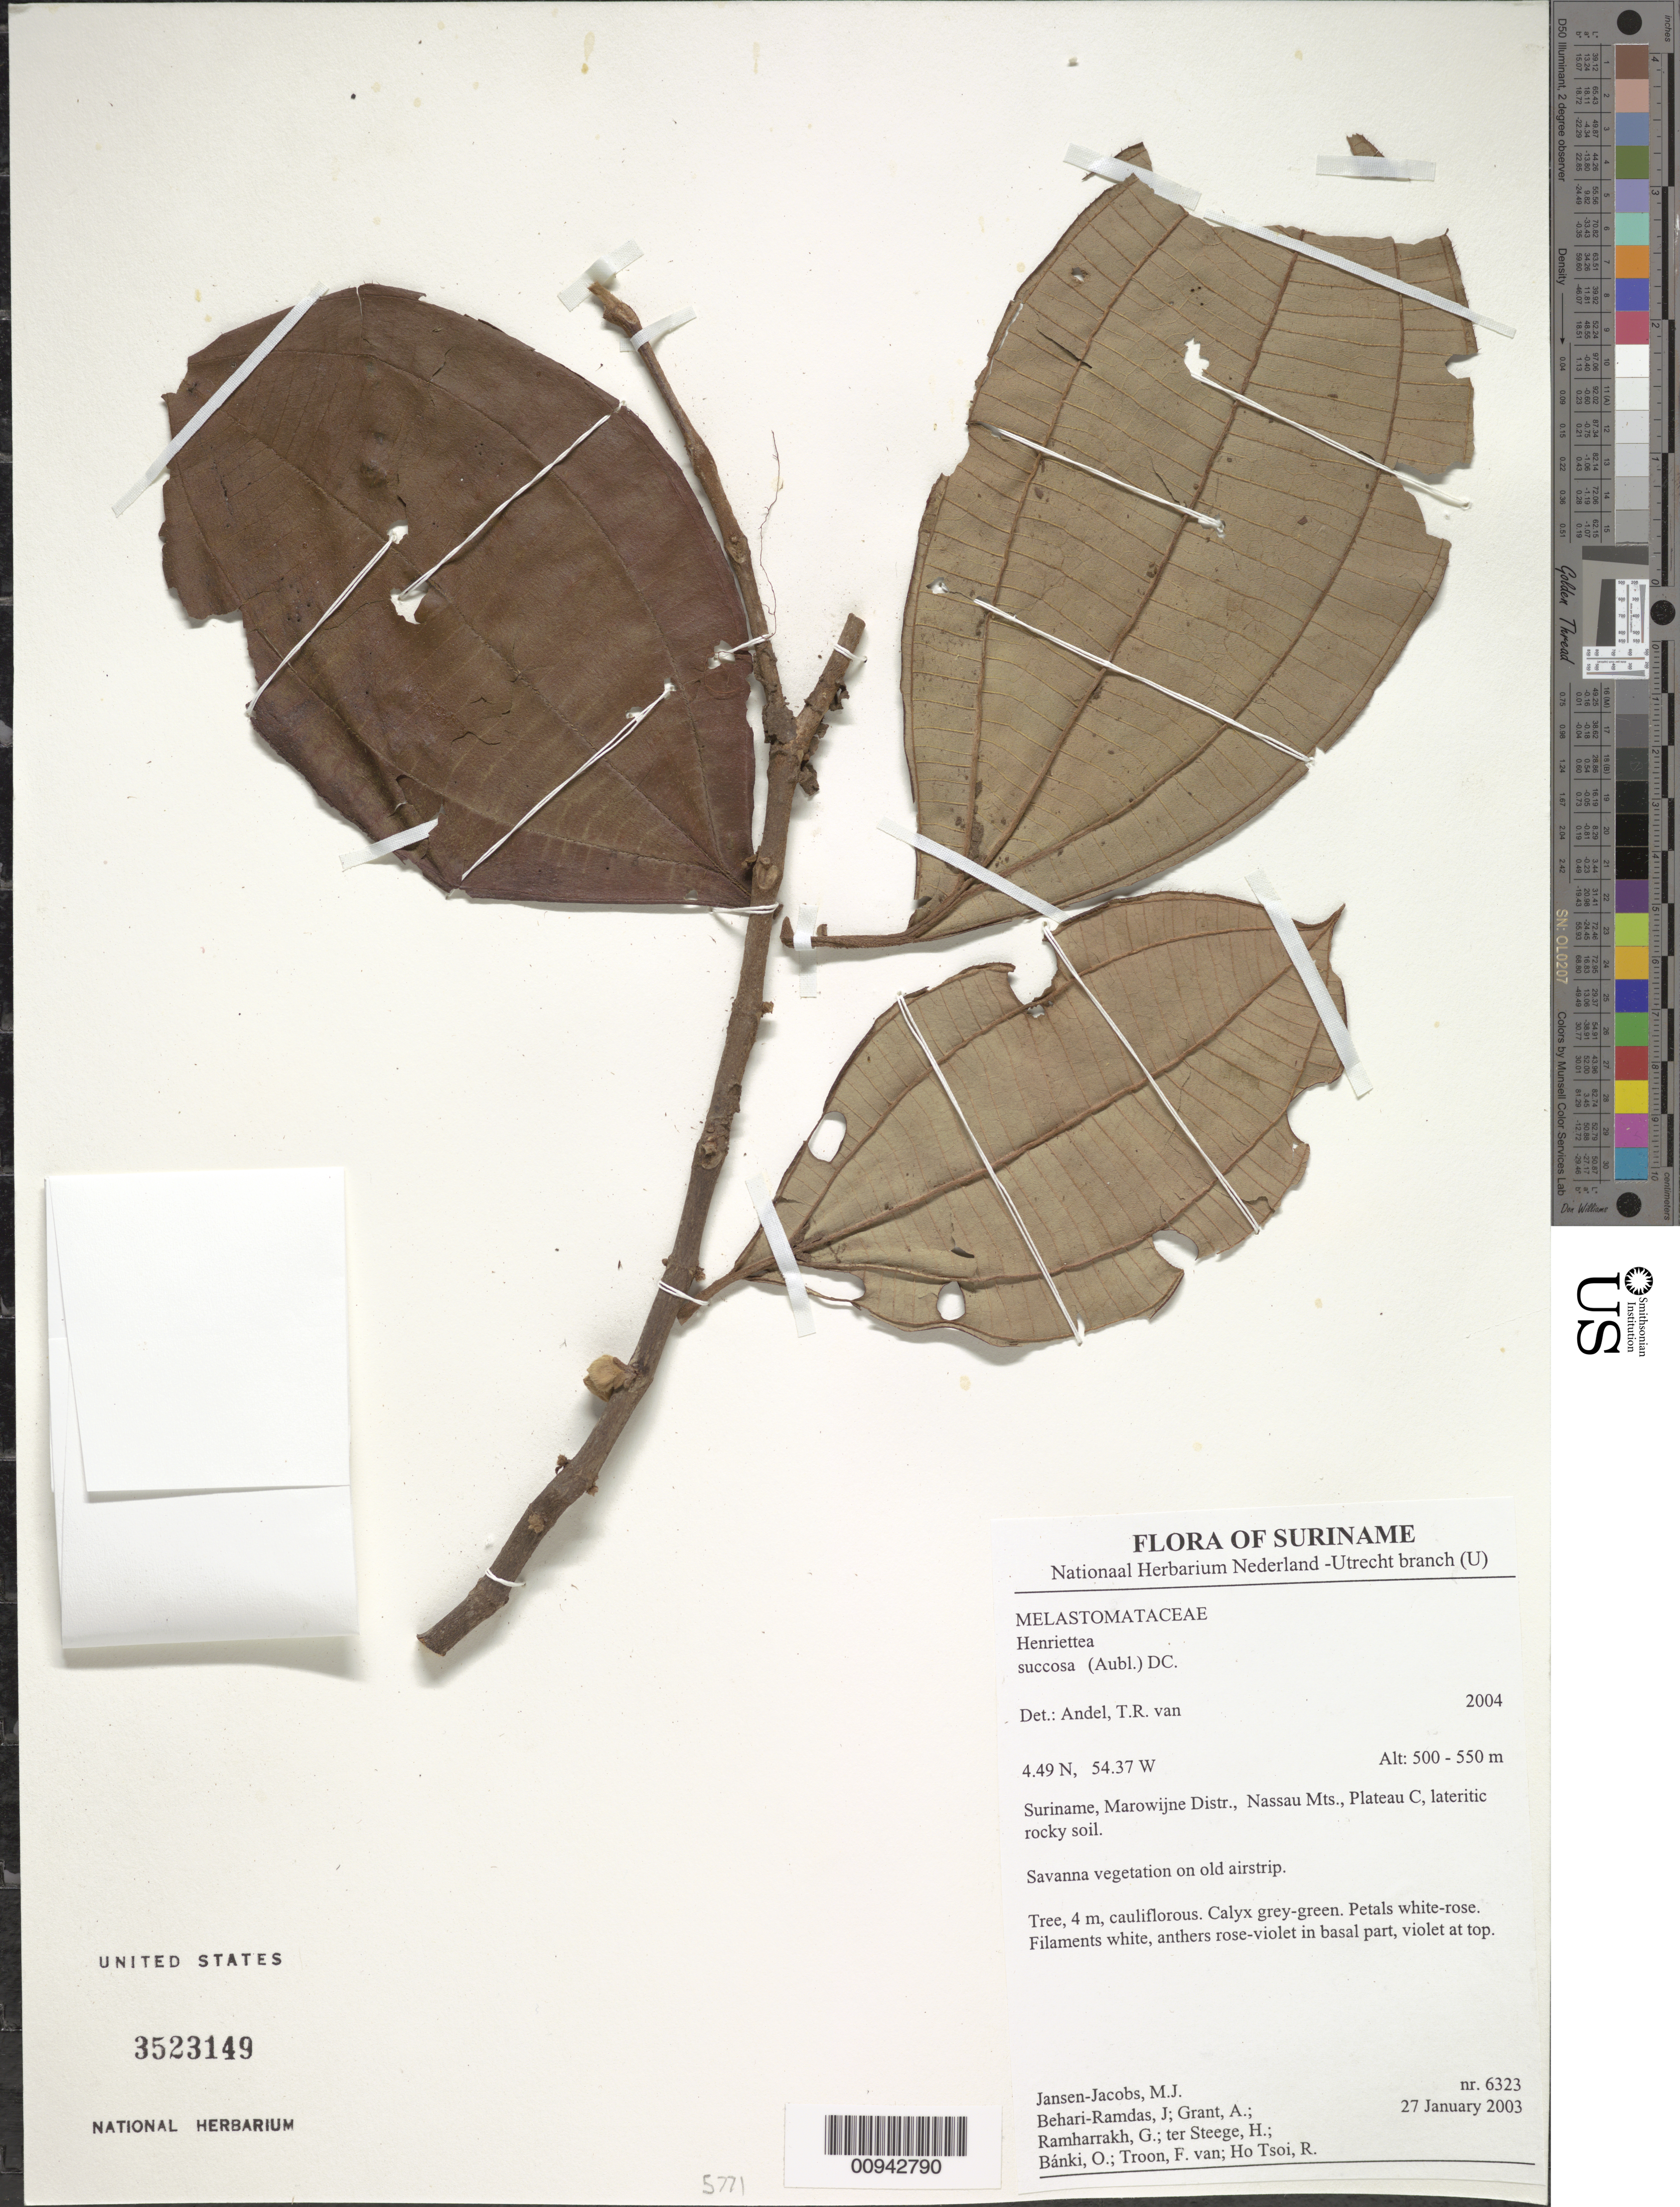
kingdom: Plantae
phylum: Tracheophyta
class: Magnoliopsida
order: Myrtales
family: Melastomataceae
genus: Henriettea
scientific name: Henriettea succosa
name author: (Aubl.) DC.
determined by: Andel, Tinde R. van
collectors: M. J. Jansen-Jacobs, J. Behari-Ramdas, A. Grant, G. Ramharrakh, H. ter Steege, O. Bánki, F. Van Troon & R. Ho Tsoi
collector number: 6323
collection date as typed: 27-Jan-03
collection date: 2003-01-27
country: Suriname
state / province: Marowijne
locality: Nassau Mts., Plateau C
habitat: Lateritic rocky soil. Savanna vegetation on old airstrip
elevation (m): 500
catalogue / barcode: US 3523149